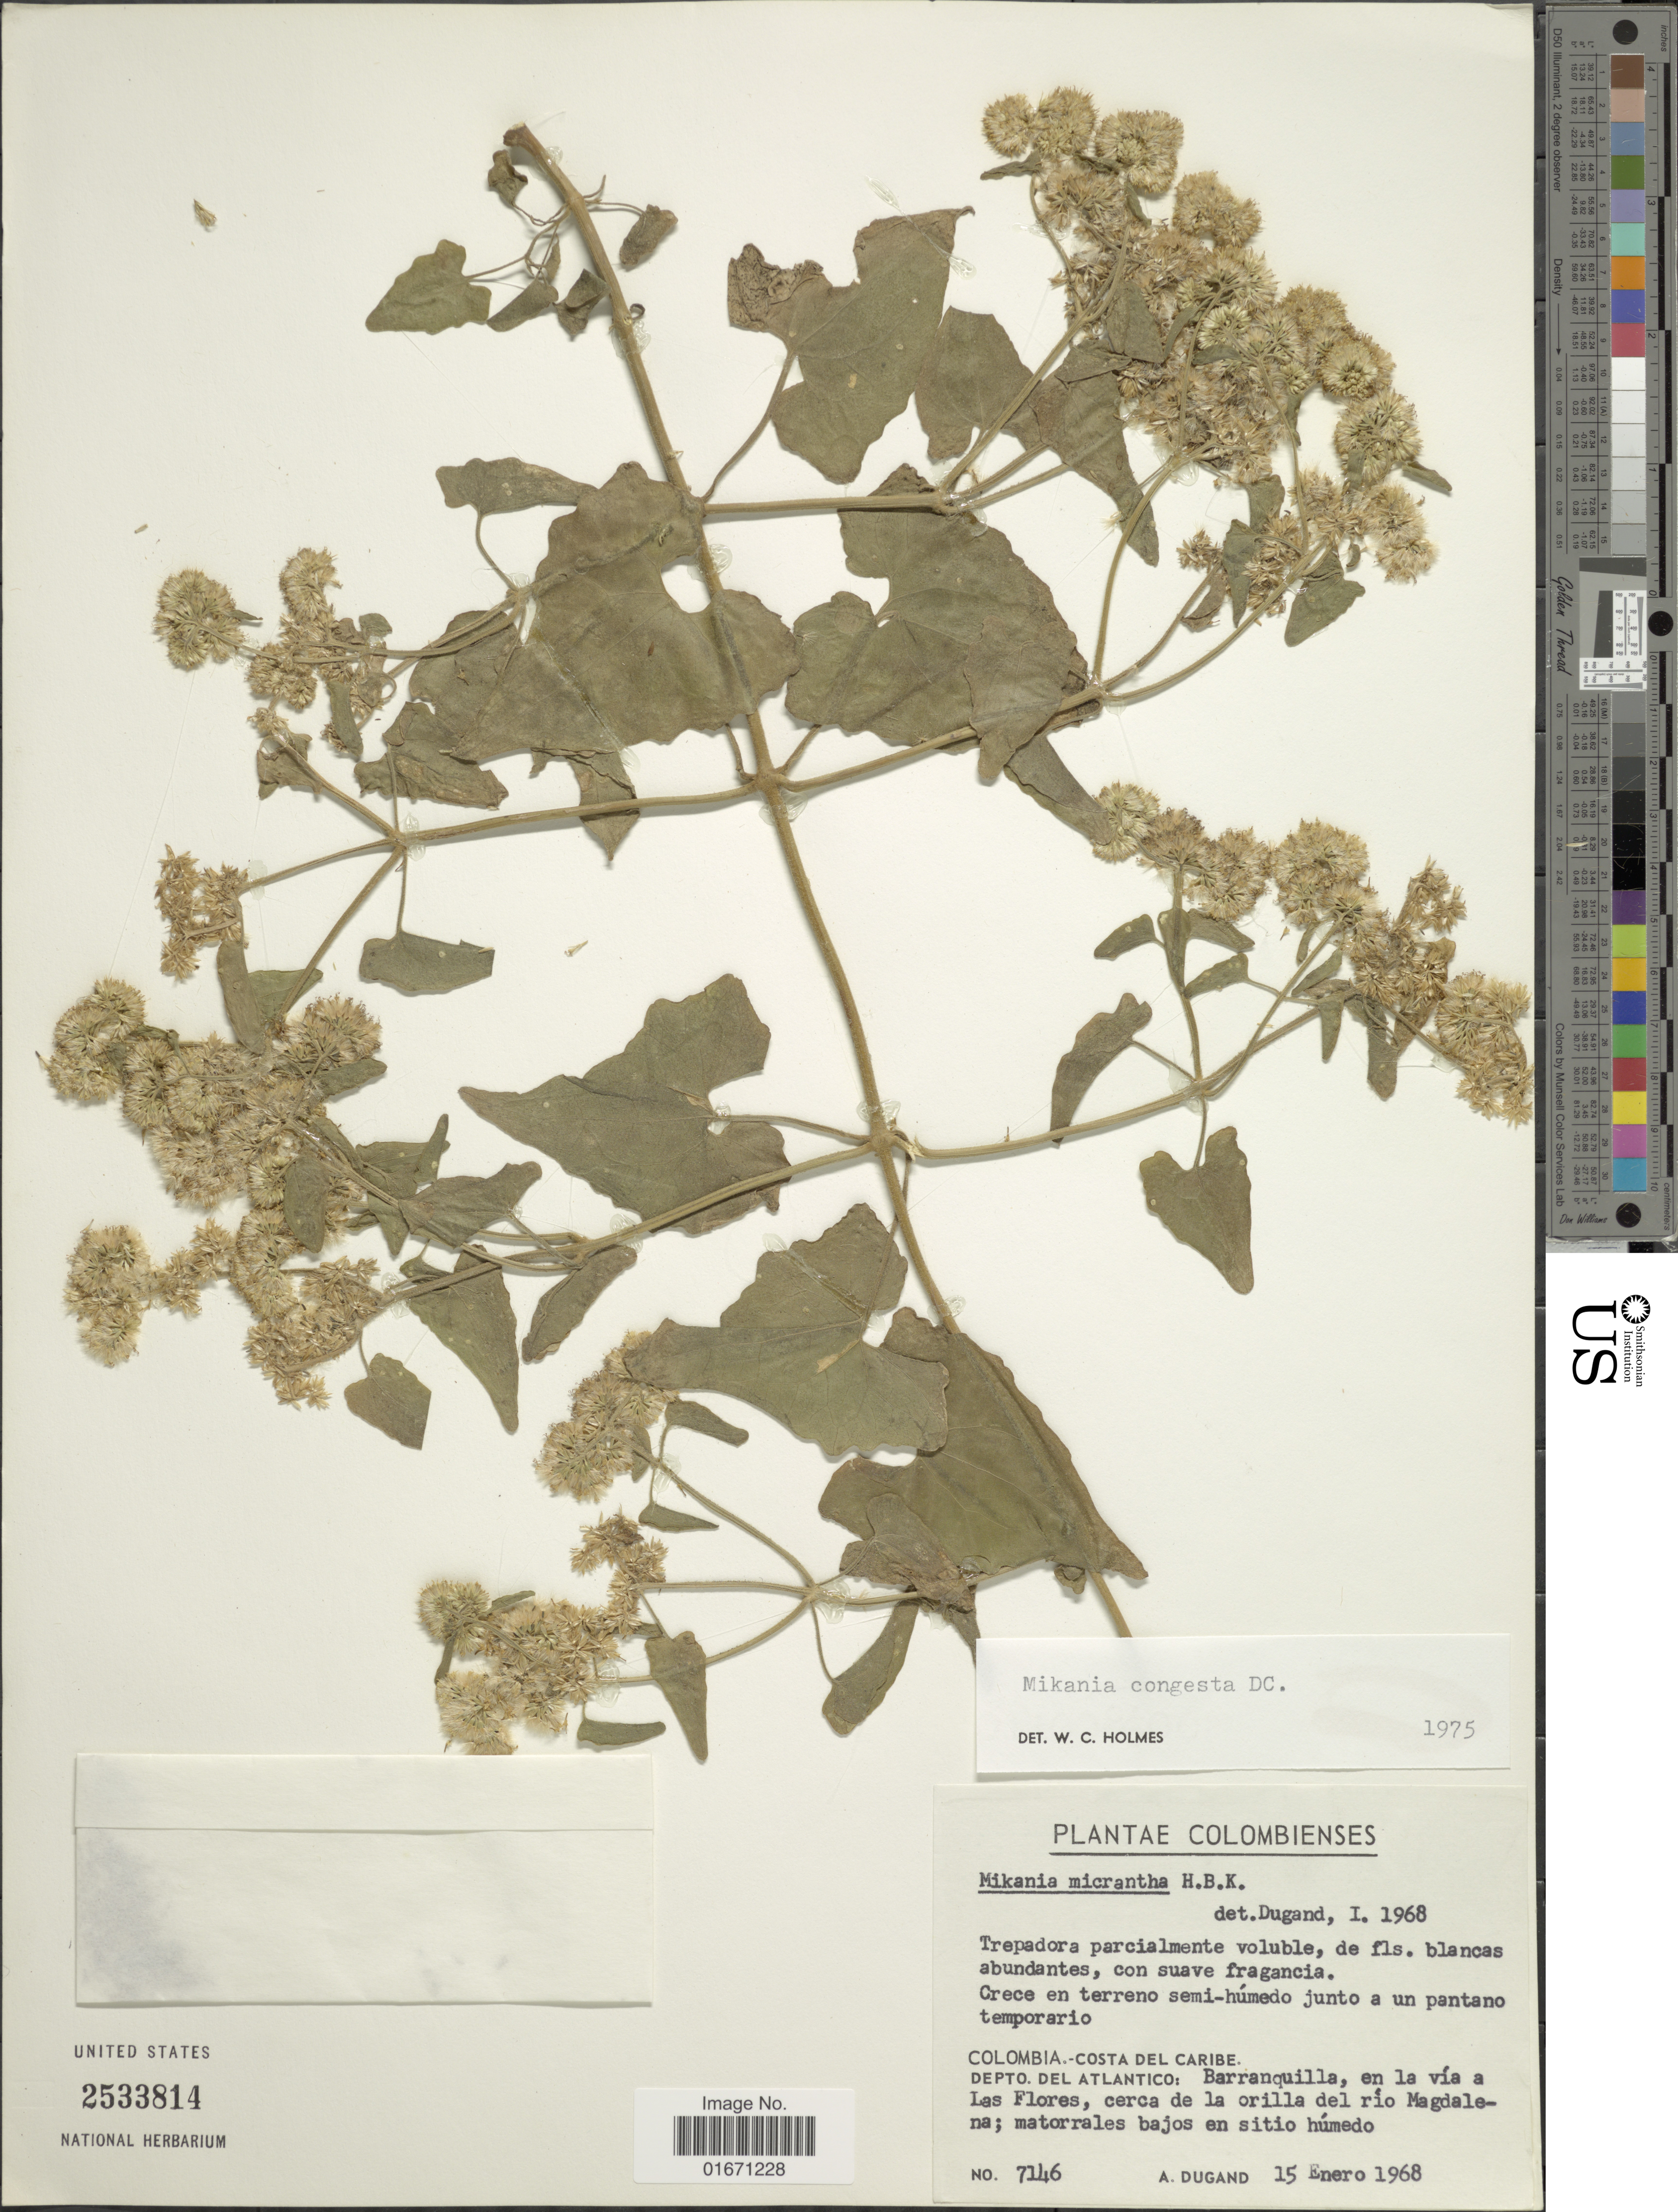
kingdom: Plantae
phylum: Tracheophyta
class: Magnoliopsida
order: Asterales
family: Asteraceae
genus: Mikania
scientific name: Mikania congesta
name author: DC.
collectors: A. Dugand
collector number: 7146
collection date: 1968-01-15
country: Colombia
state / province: Atlántico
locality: Costa del Caribe, Barranquilla, en la via a Las Flores, cerca de la orilla del rio Magdalena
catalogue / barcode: US 2533814